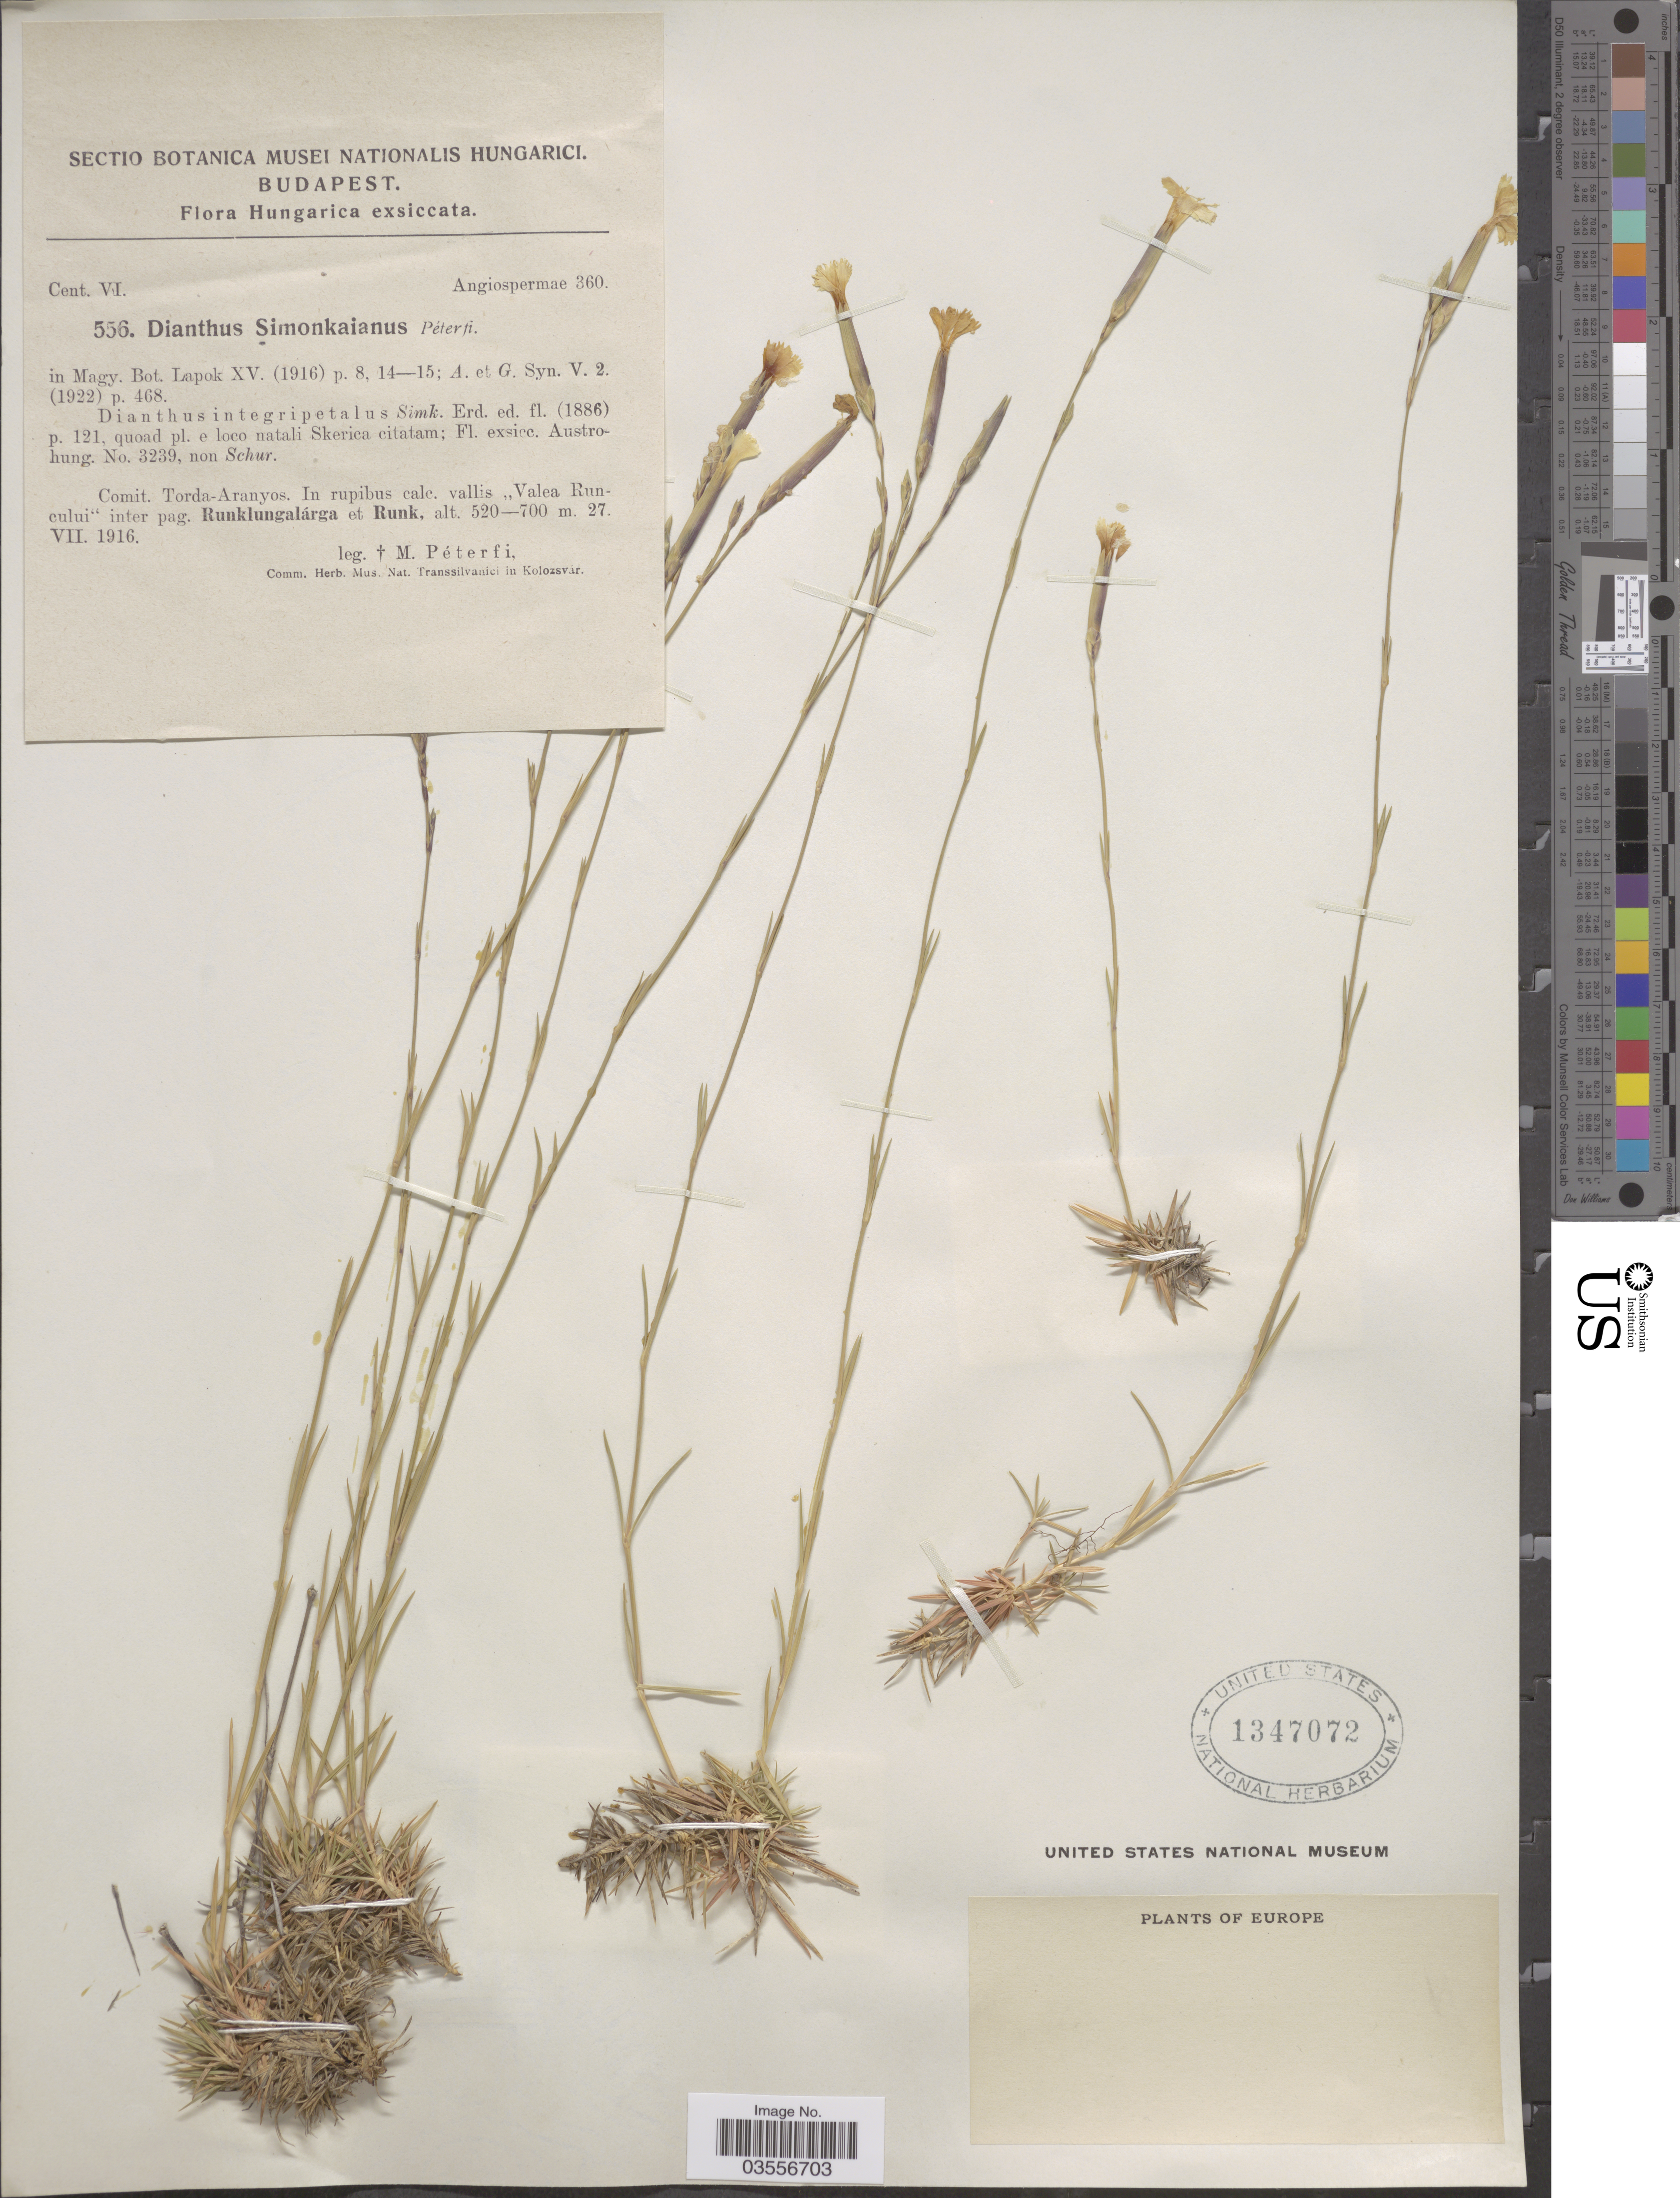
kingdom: Plantae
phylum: Tracheophyta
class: Magnoliopsida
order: Caryophyllales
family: Caryophyllaceae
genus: Dianthus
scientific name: Dianthus simonkaianus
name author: Péterfi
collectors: M. Péterfi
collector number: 556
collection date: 1916-07-27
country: Hungary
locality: Comit. Torda-Aranyos. In rupibus calc. vallis "Valea Runeului" inter pag. Runklungalárga et Runk.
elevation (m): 520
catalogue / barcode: US 1347072